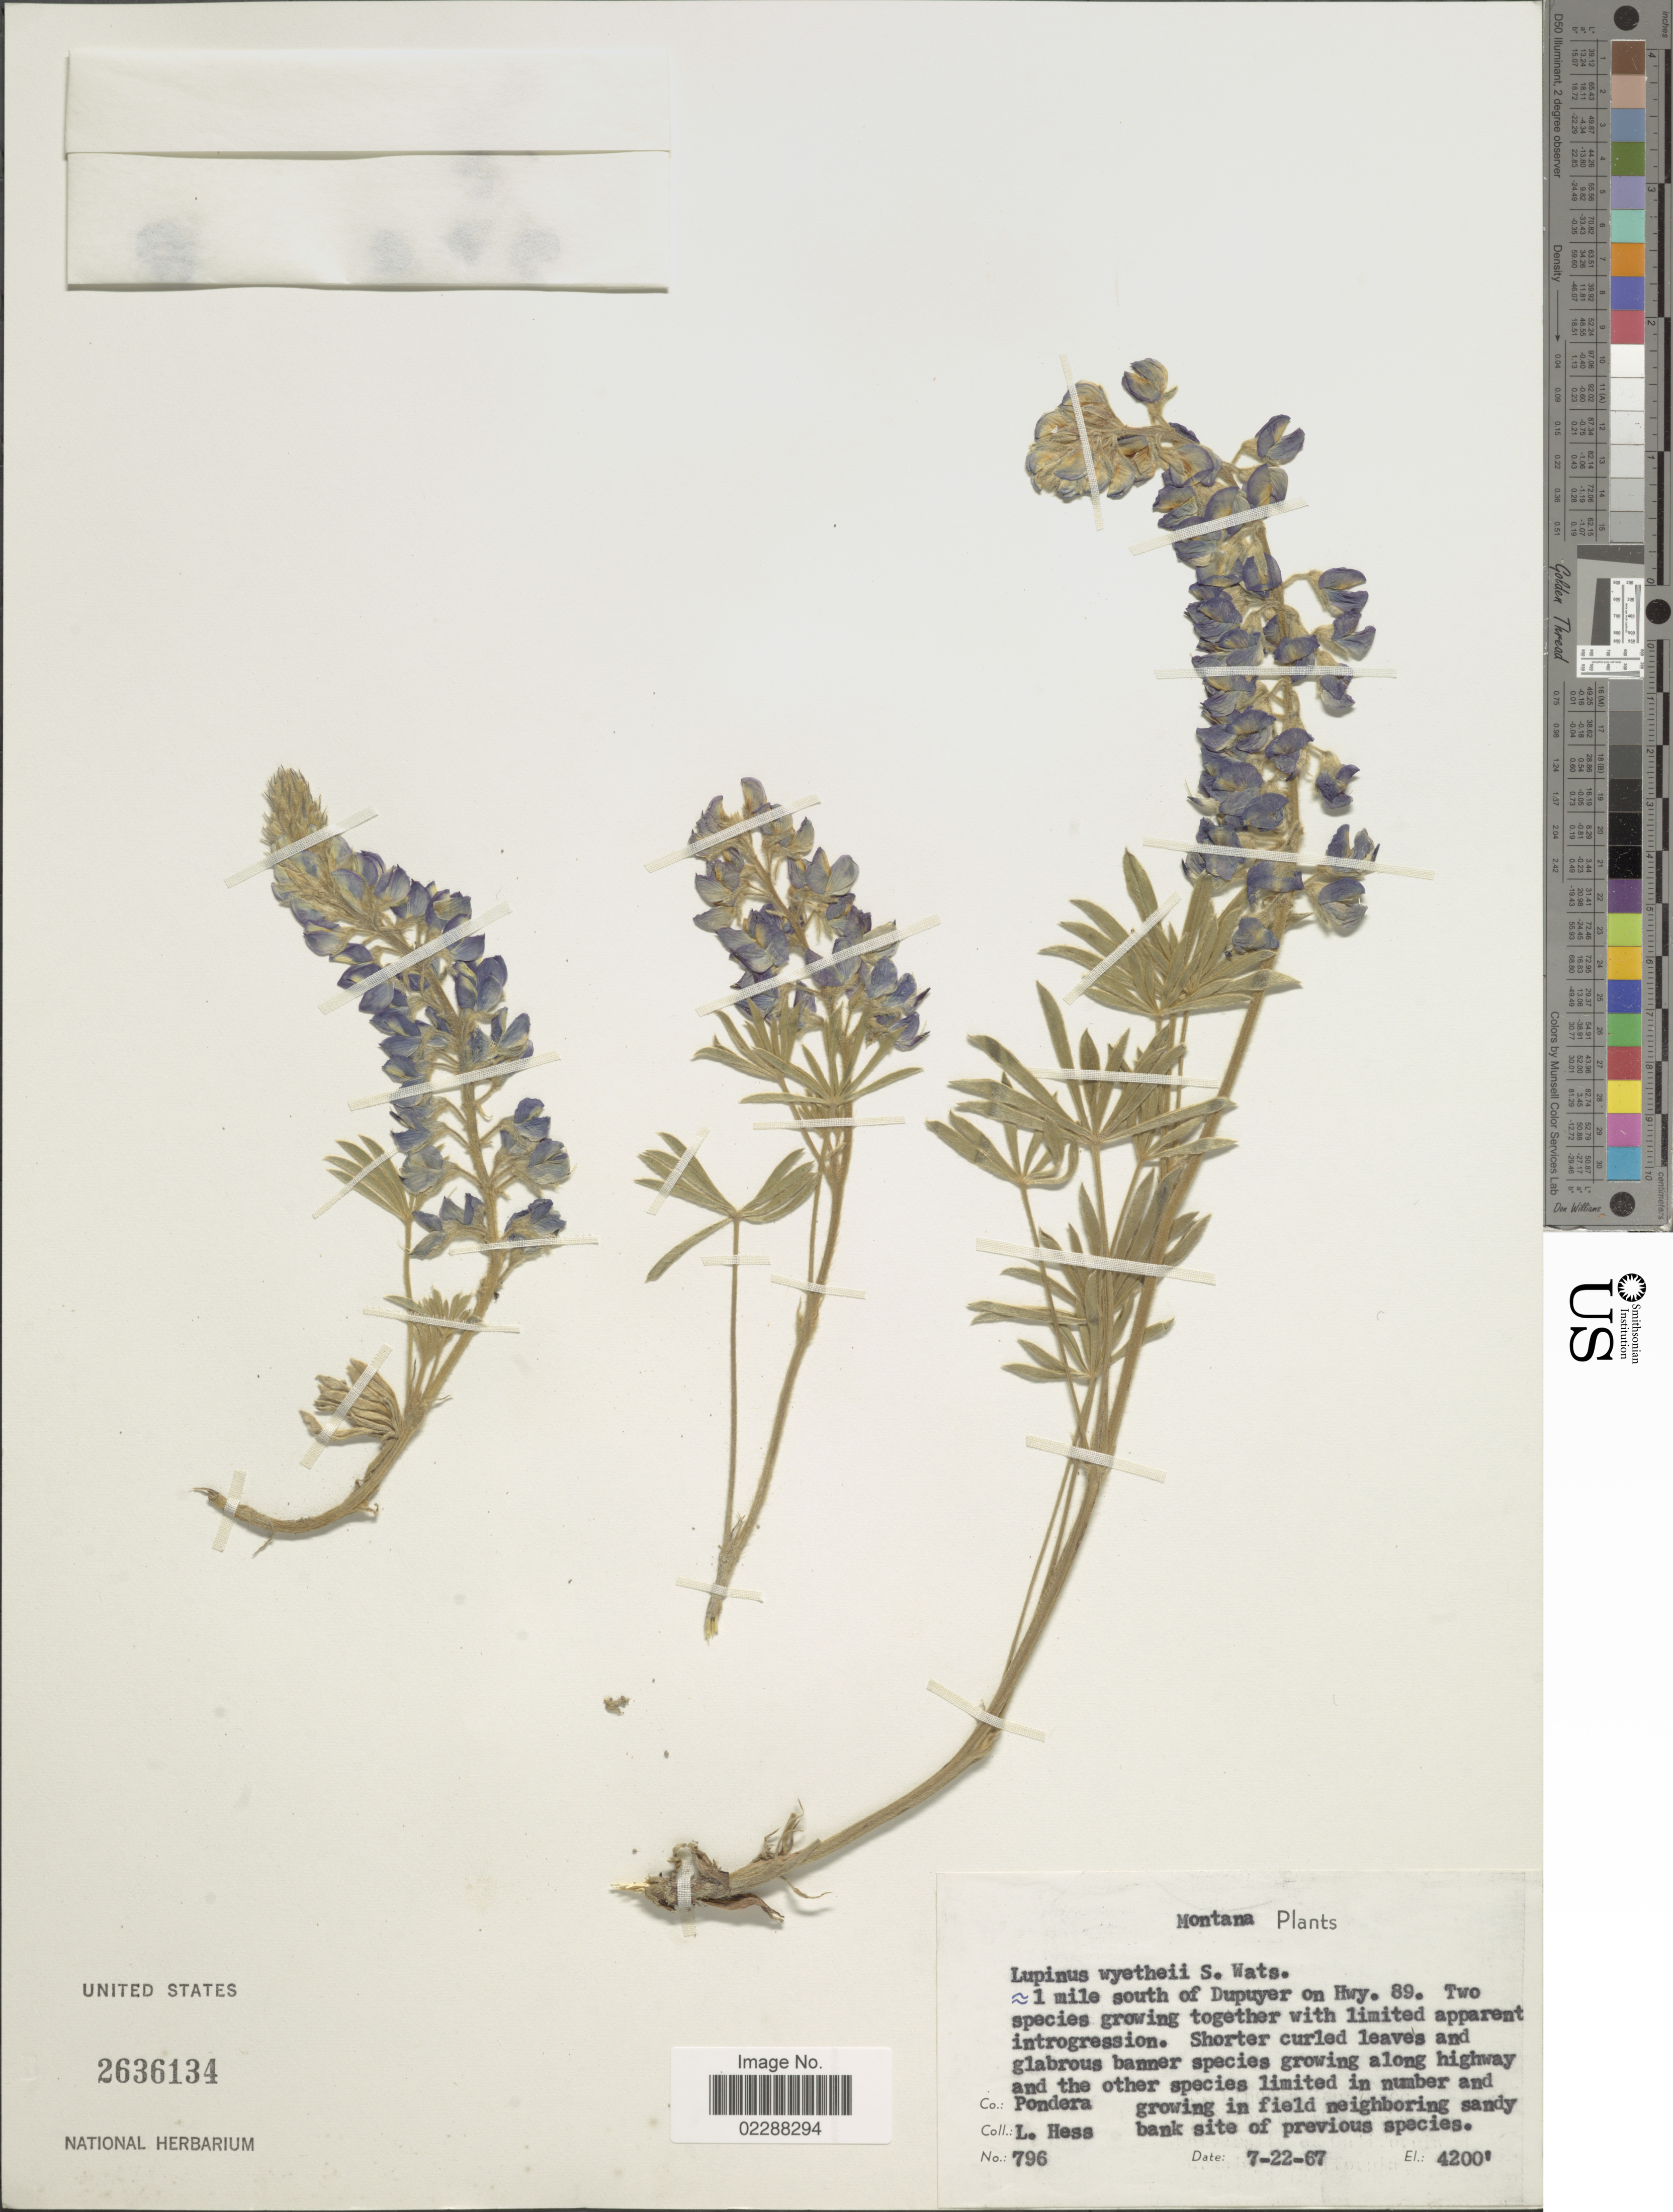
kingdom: Plantae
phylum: Tracheophyta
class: Magnoliopsida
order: Fabales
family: Fabaceae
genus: Lupinus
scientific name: Lupinus wyethii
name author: S. Watson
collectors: L. Hess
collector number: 796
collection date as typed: Transcribed d/m/y: 22/7/67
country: United States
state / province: Montana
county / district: Pondera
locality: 1 mile south of Dupuyer on Hwy 89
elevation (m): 1280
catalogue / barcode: US 2636134